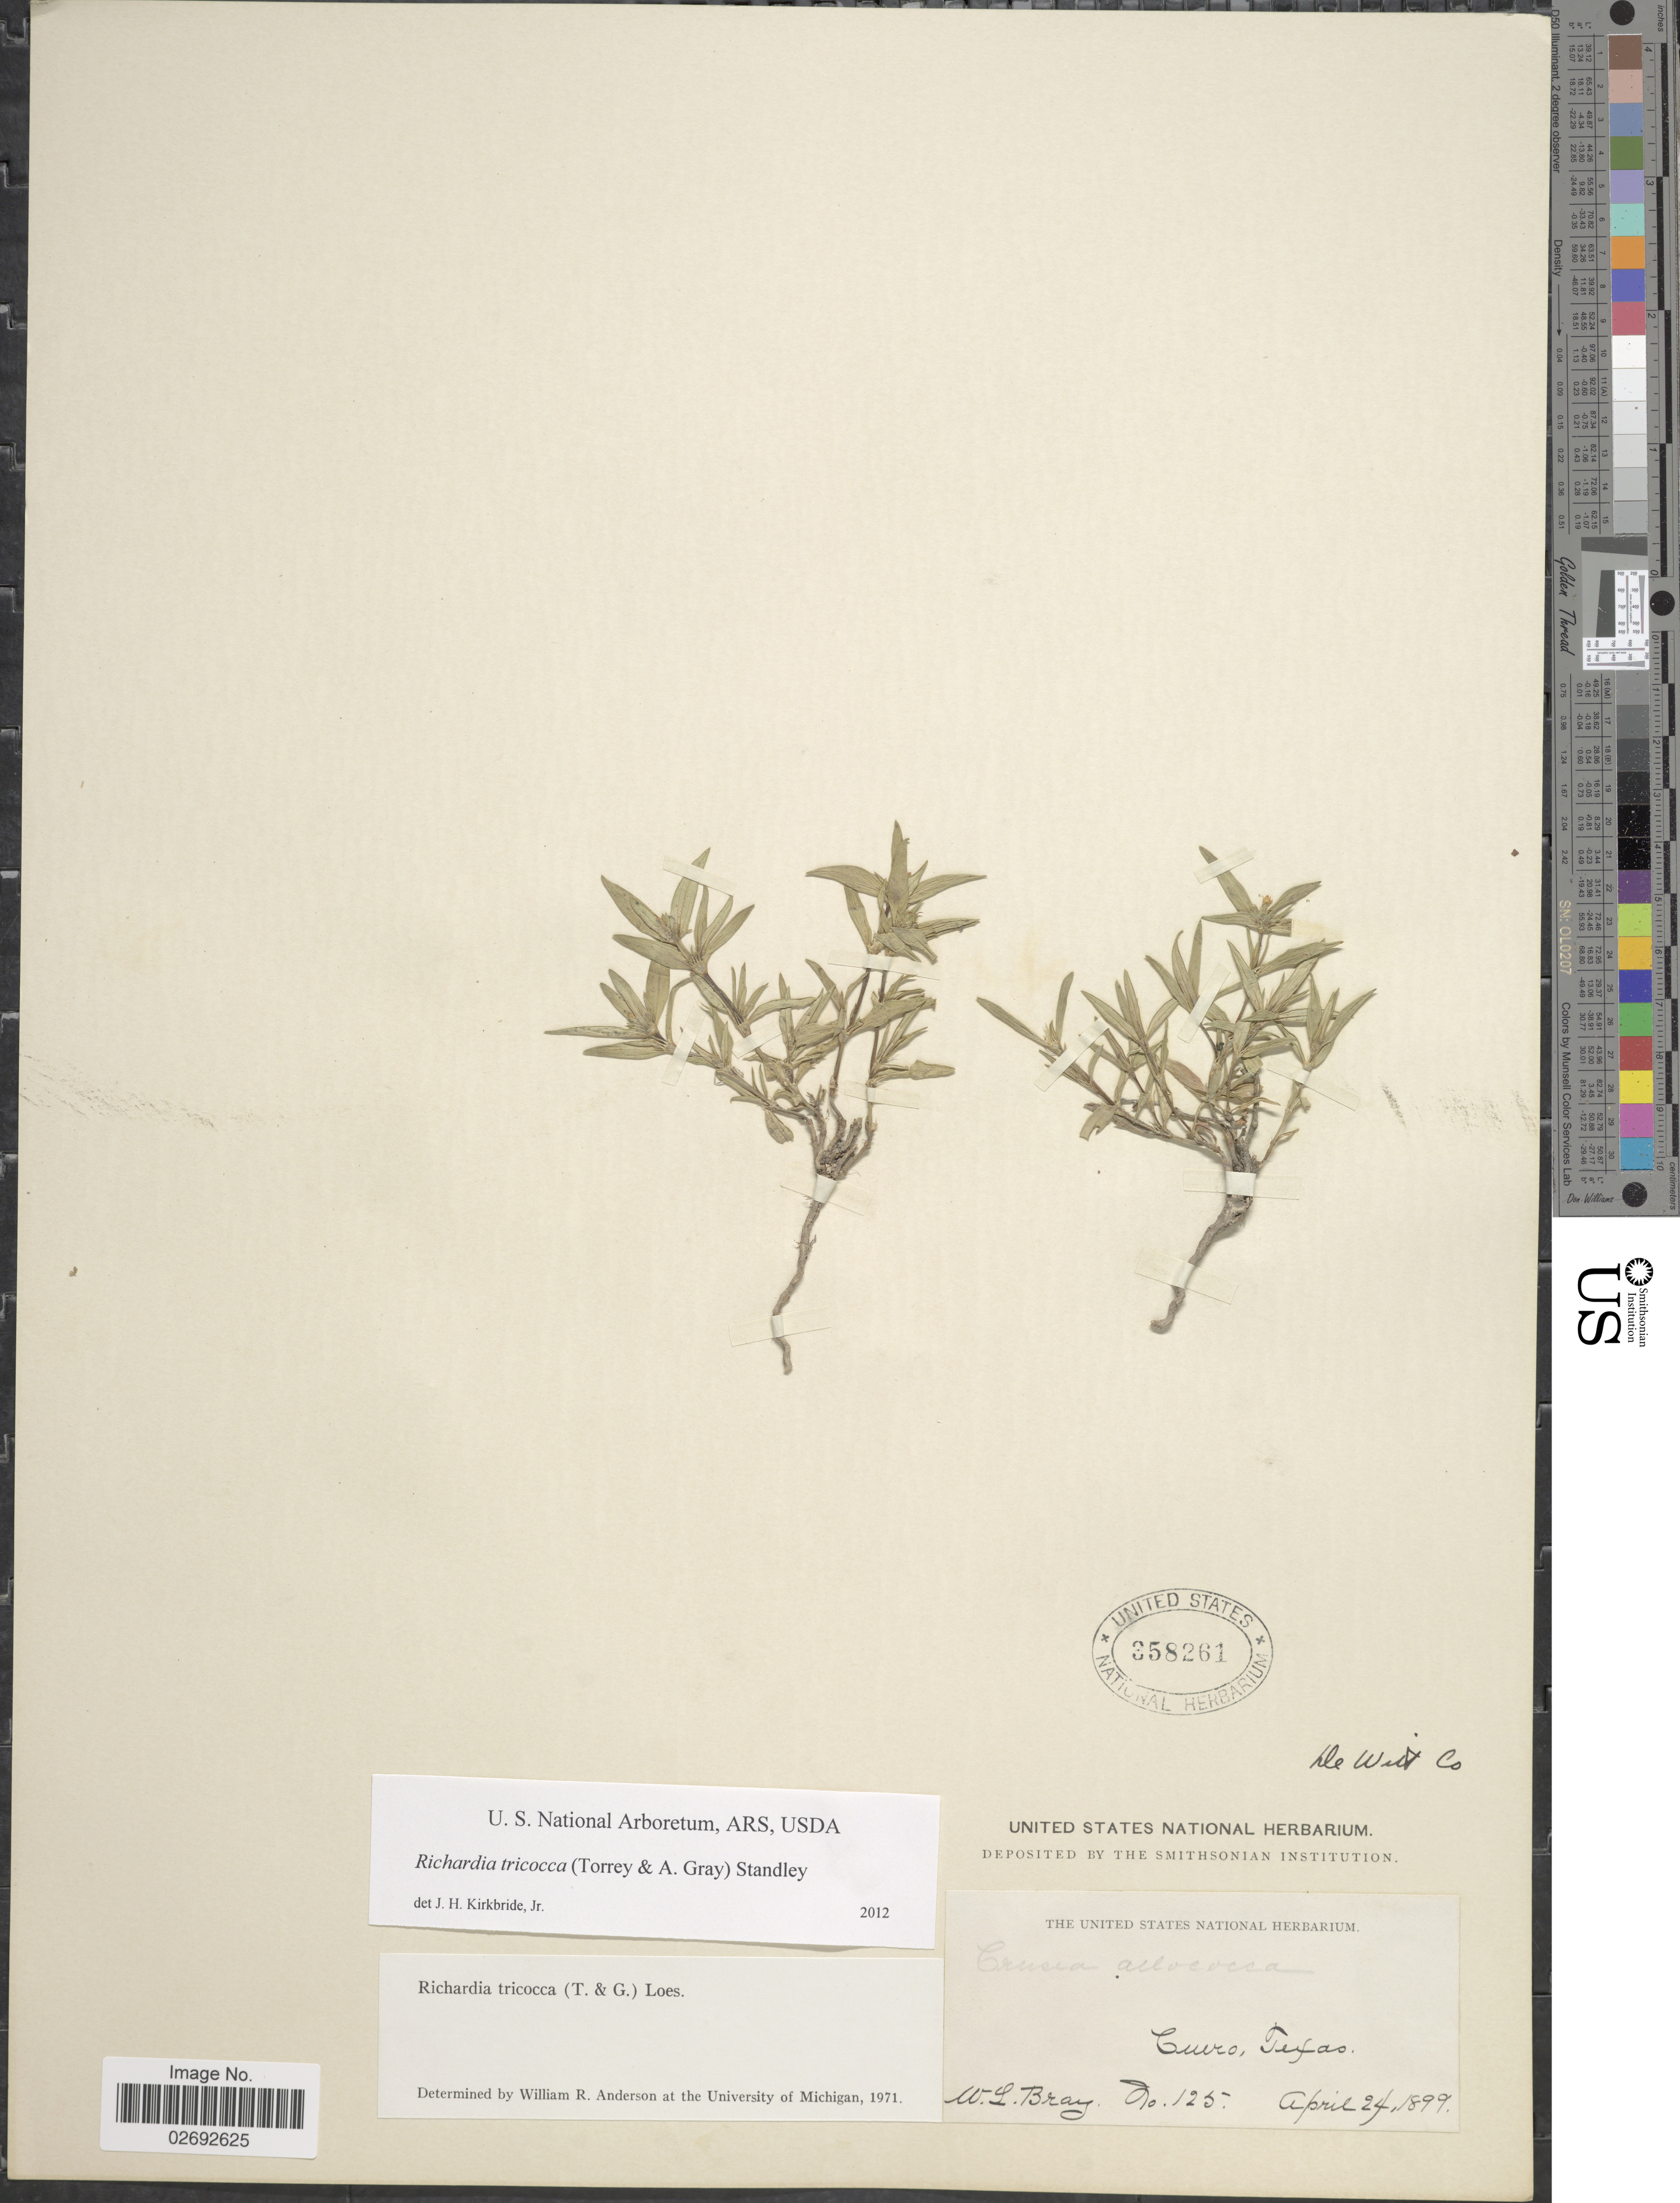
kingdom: Plantae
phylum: Tracheophyta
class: Magnoliopsida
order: Gentianales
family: Rubiaceae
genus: Richardia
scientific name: Richardia tricocca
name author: (Torr.) Standl.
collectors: W. L. Bray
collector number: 125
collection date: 1899-04-24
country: United States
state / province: Texas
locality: Cuero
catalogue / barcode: US 358261